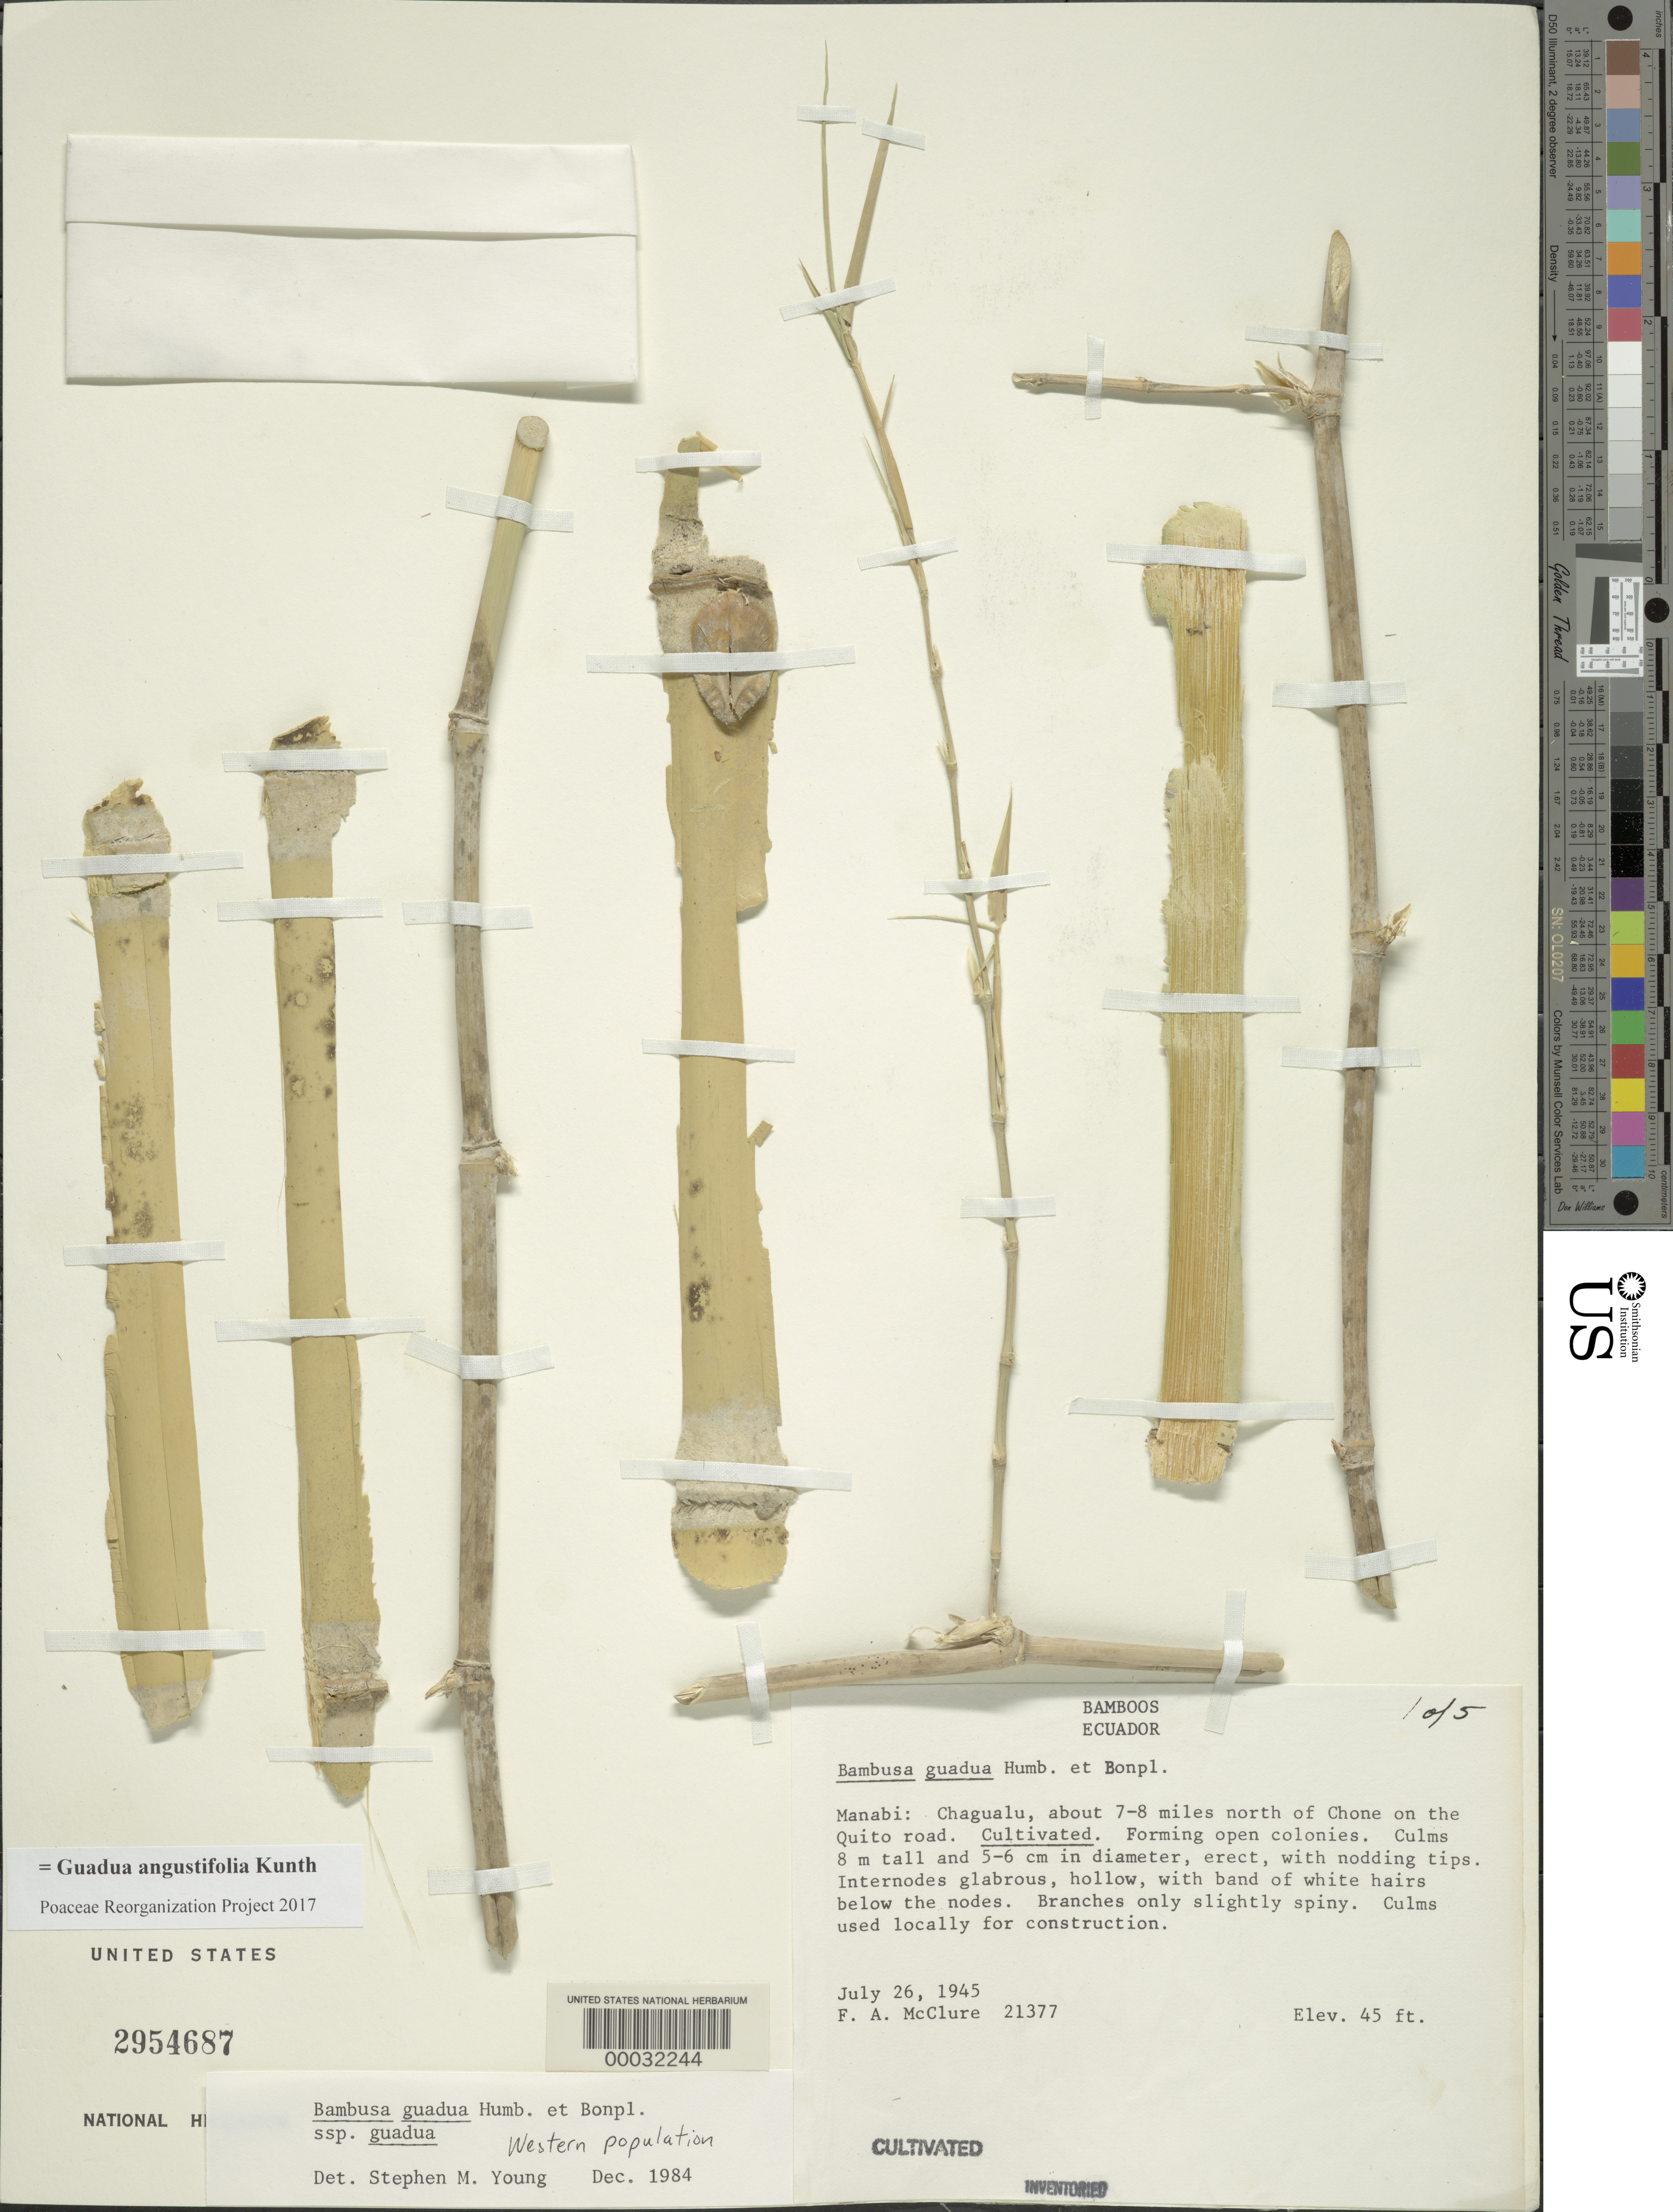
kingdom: Plantae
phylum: Tracheophyta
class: Liliopsida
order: Poales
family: Poaceae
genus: Guadua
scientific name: Guadua angustifolia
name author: Kunth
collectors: F. A. McClure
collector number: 21377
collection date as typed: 26 Jul 1945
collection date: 1945-07-26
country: Ecuador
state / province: Manabí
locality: Chagualu, N of Chone on Quito Road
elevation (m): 14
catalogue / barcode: US 2954687